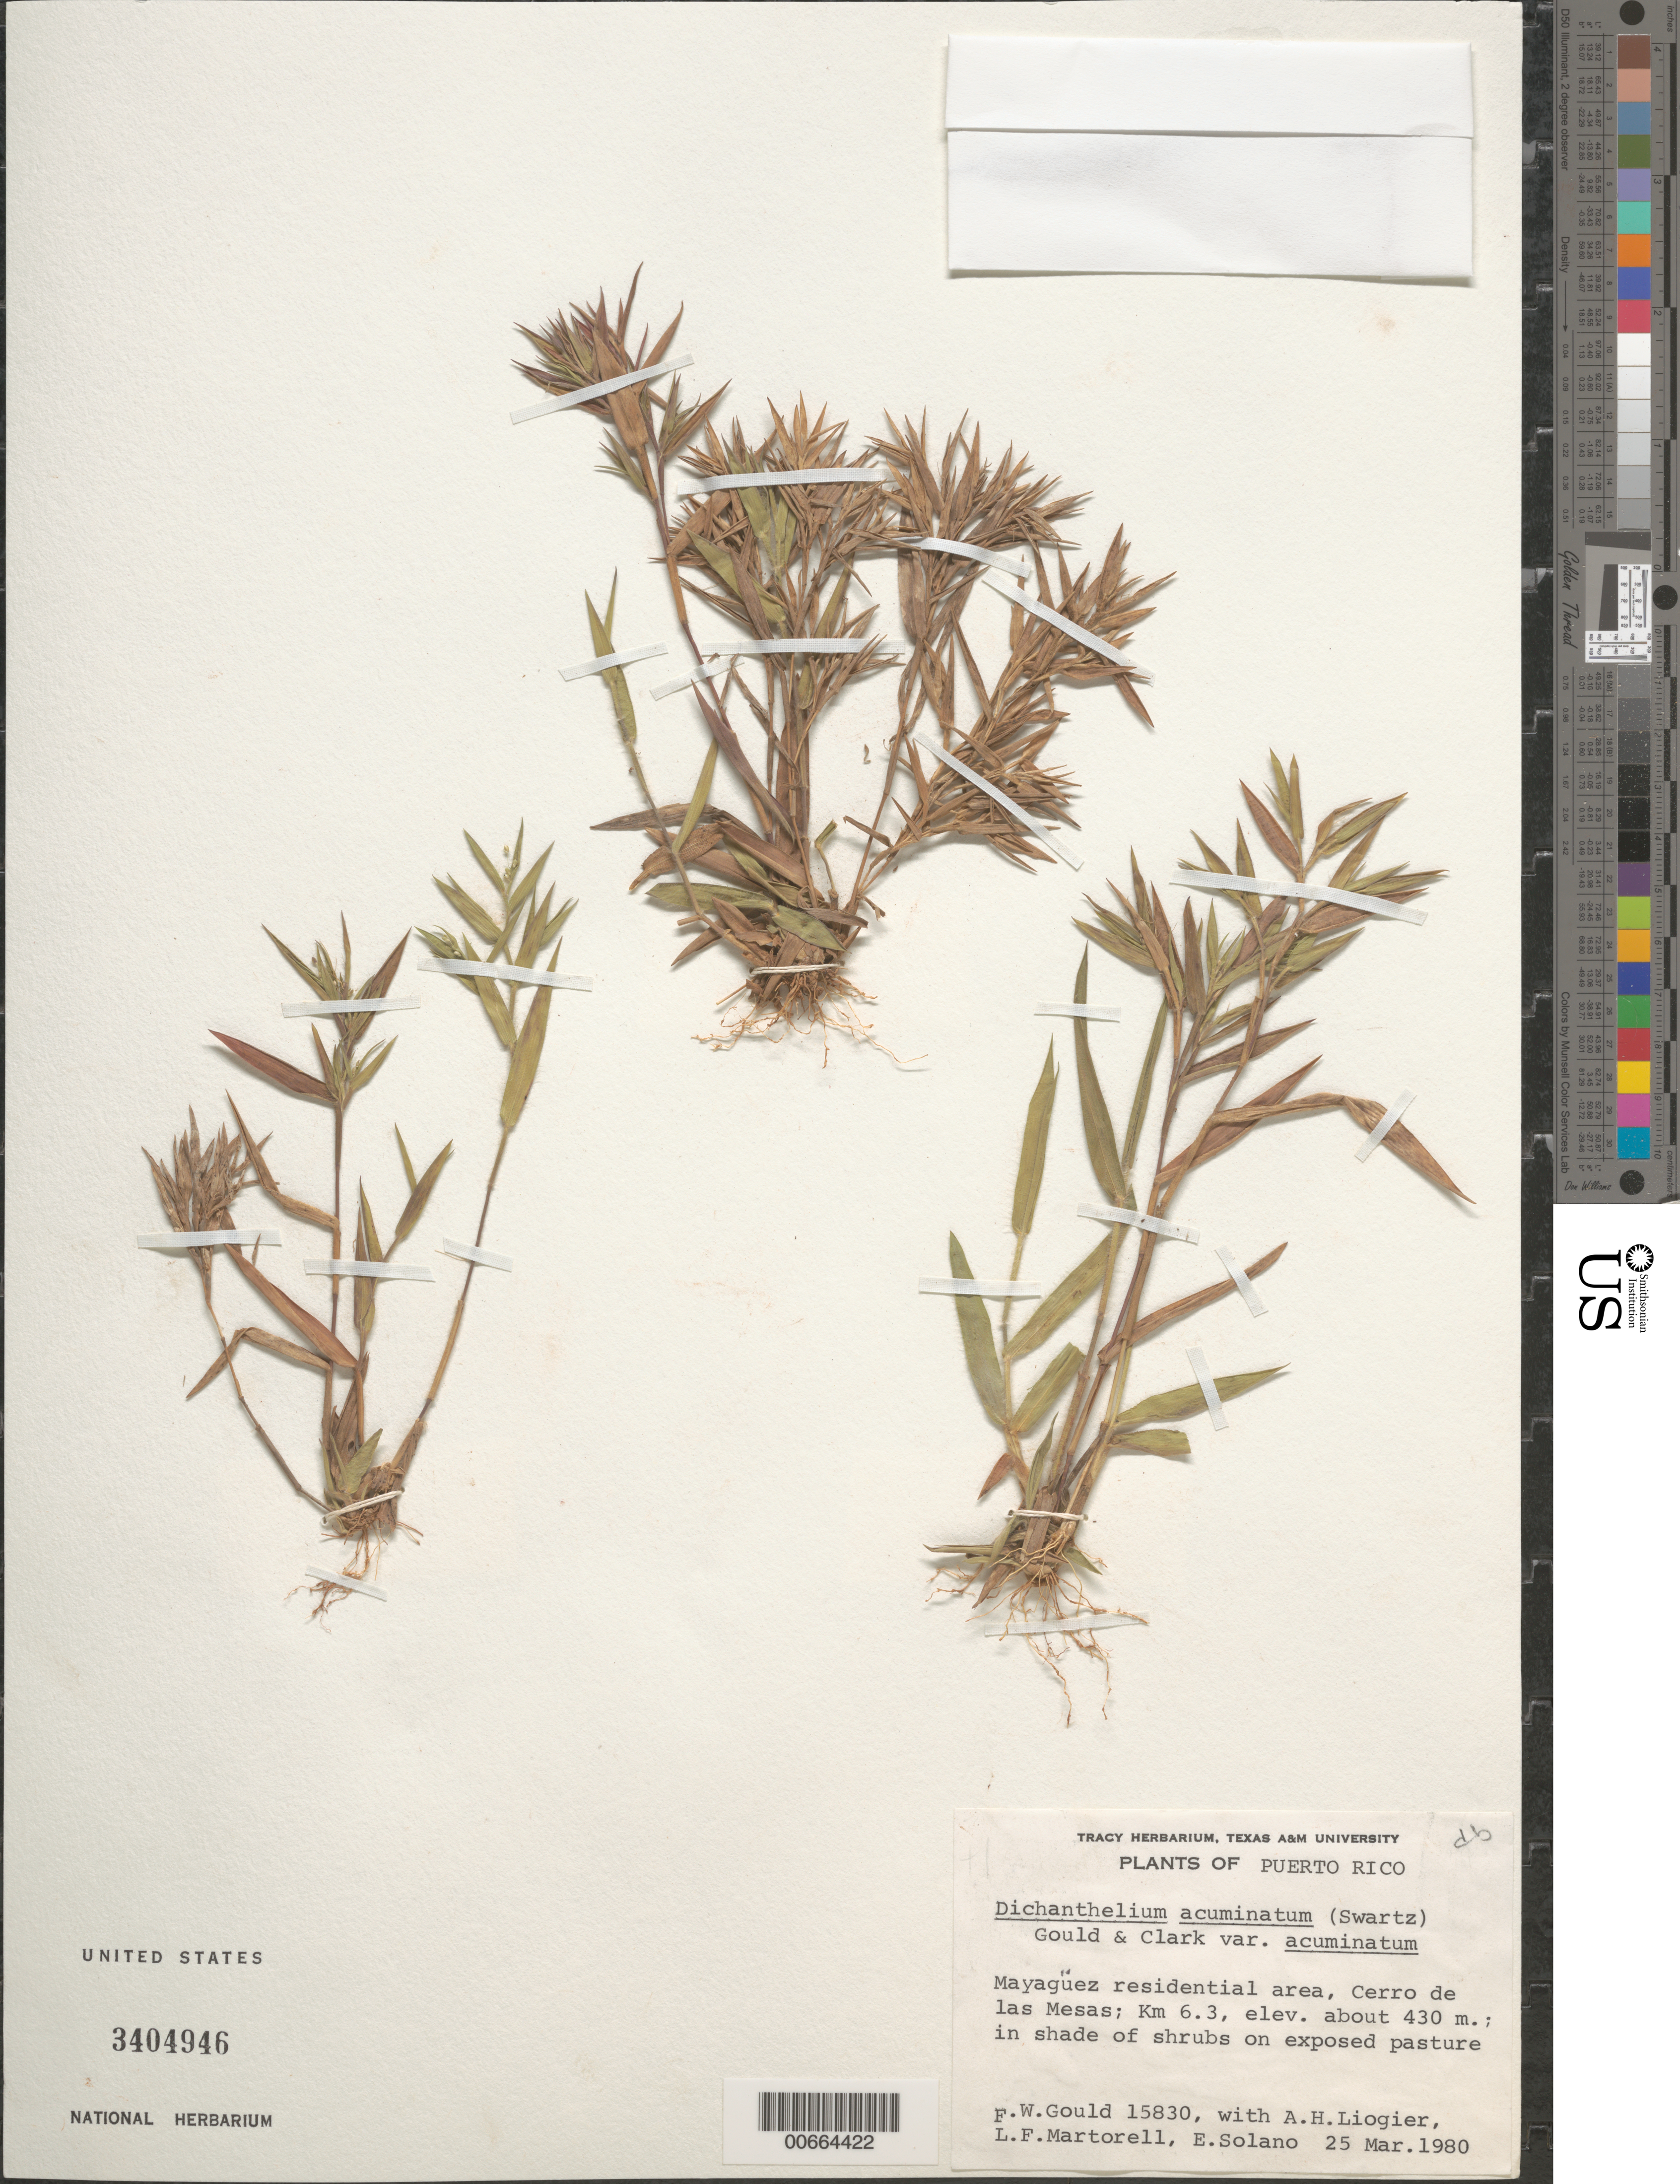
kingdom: Plantae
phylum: Tracheophyta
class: Liliopsida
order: Poales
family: Poaceae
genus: Dichanthelium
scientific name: Dichanthelium acuminatum var. acuminatum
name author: (Sw.) Gould & C.A. Clark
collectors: F. W. Gould, A. H. Liogier, L. Martorell & E. Solano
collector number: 15830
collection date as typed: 25 Mar 1980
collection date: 1980-03-25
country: Puerto Rico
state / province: Mayagüez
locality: Mayaguez Residential area, Cerro de las Mesas; km 6.3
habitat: In shade of shrubs on exposed pasture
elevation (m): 430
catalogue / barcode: US 3404946